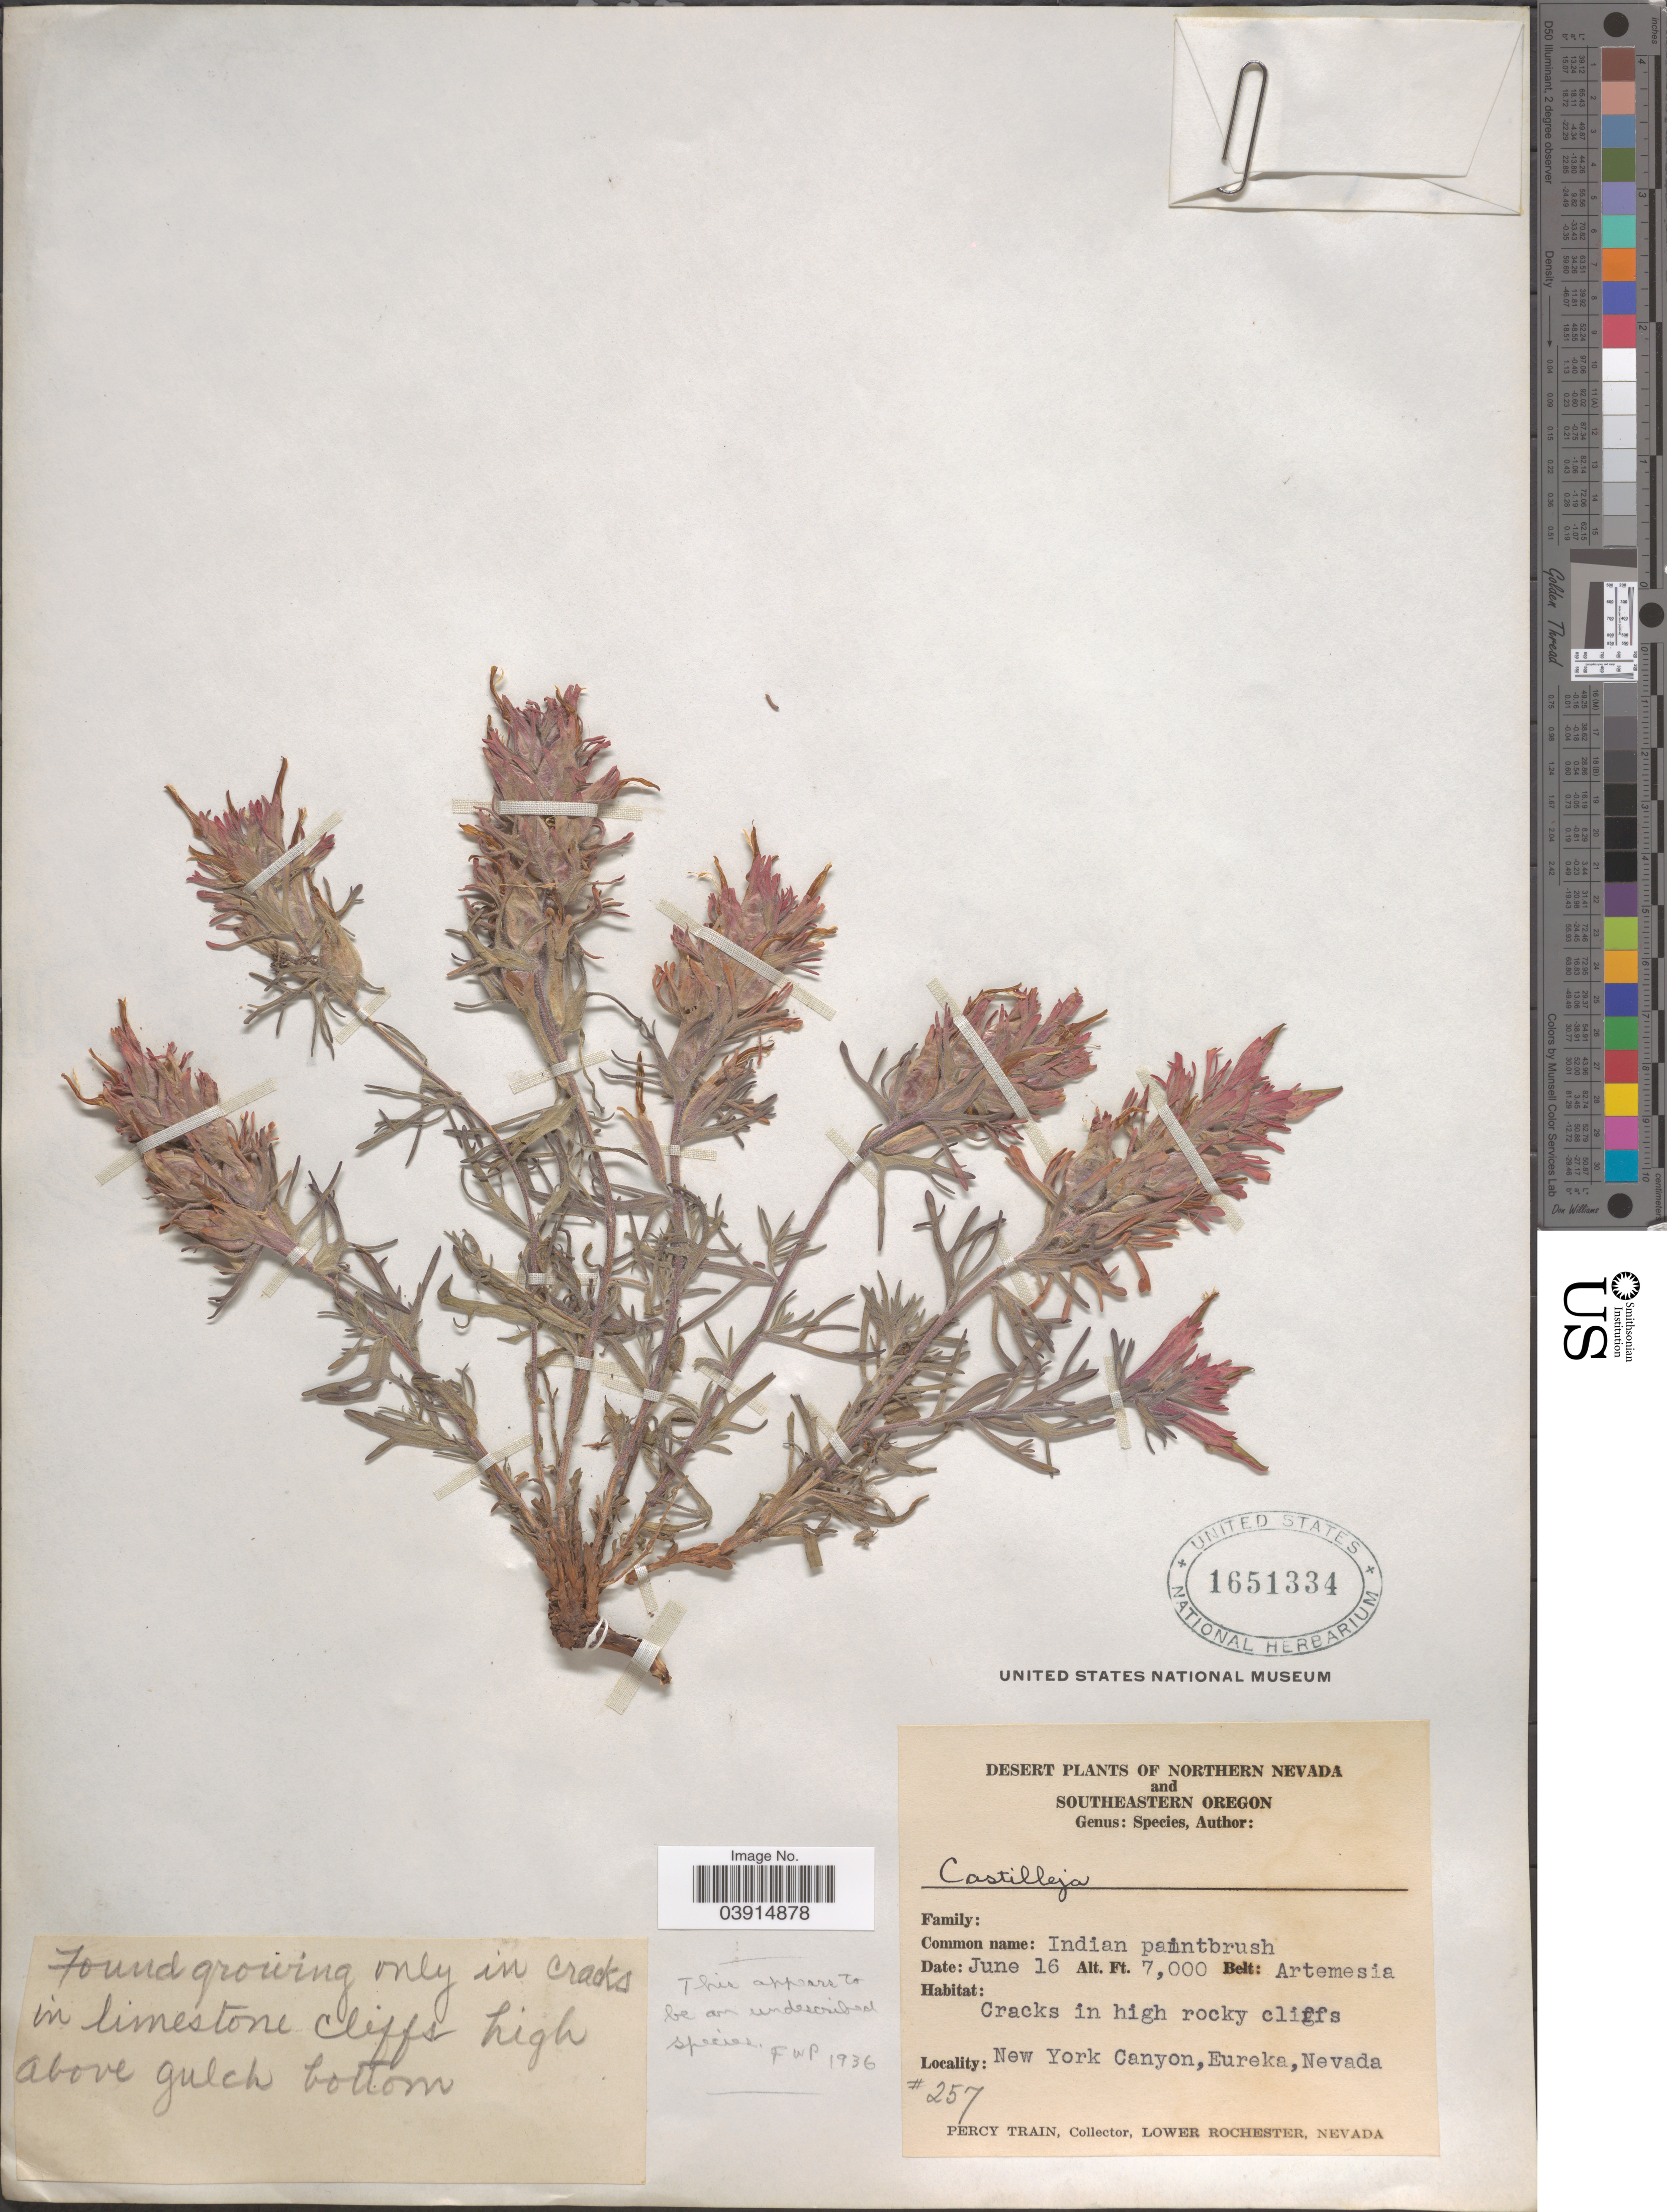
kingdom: Plantae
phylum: Tracheophyta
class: Magnoliopsida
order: Lamiales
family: Orobanchaceae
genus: Castilleja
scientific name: Castilleja sp.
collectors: P. Train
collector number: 257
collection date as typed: Transcribed d/m/y: /6/16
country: United States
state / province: Nevada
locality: Northern Nevada. In cracks in limestone cliffs high above gulch bottom. New York Canyon, Eureka.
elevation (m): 2134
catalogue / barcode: US 1651334